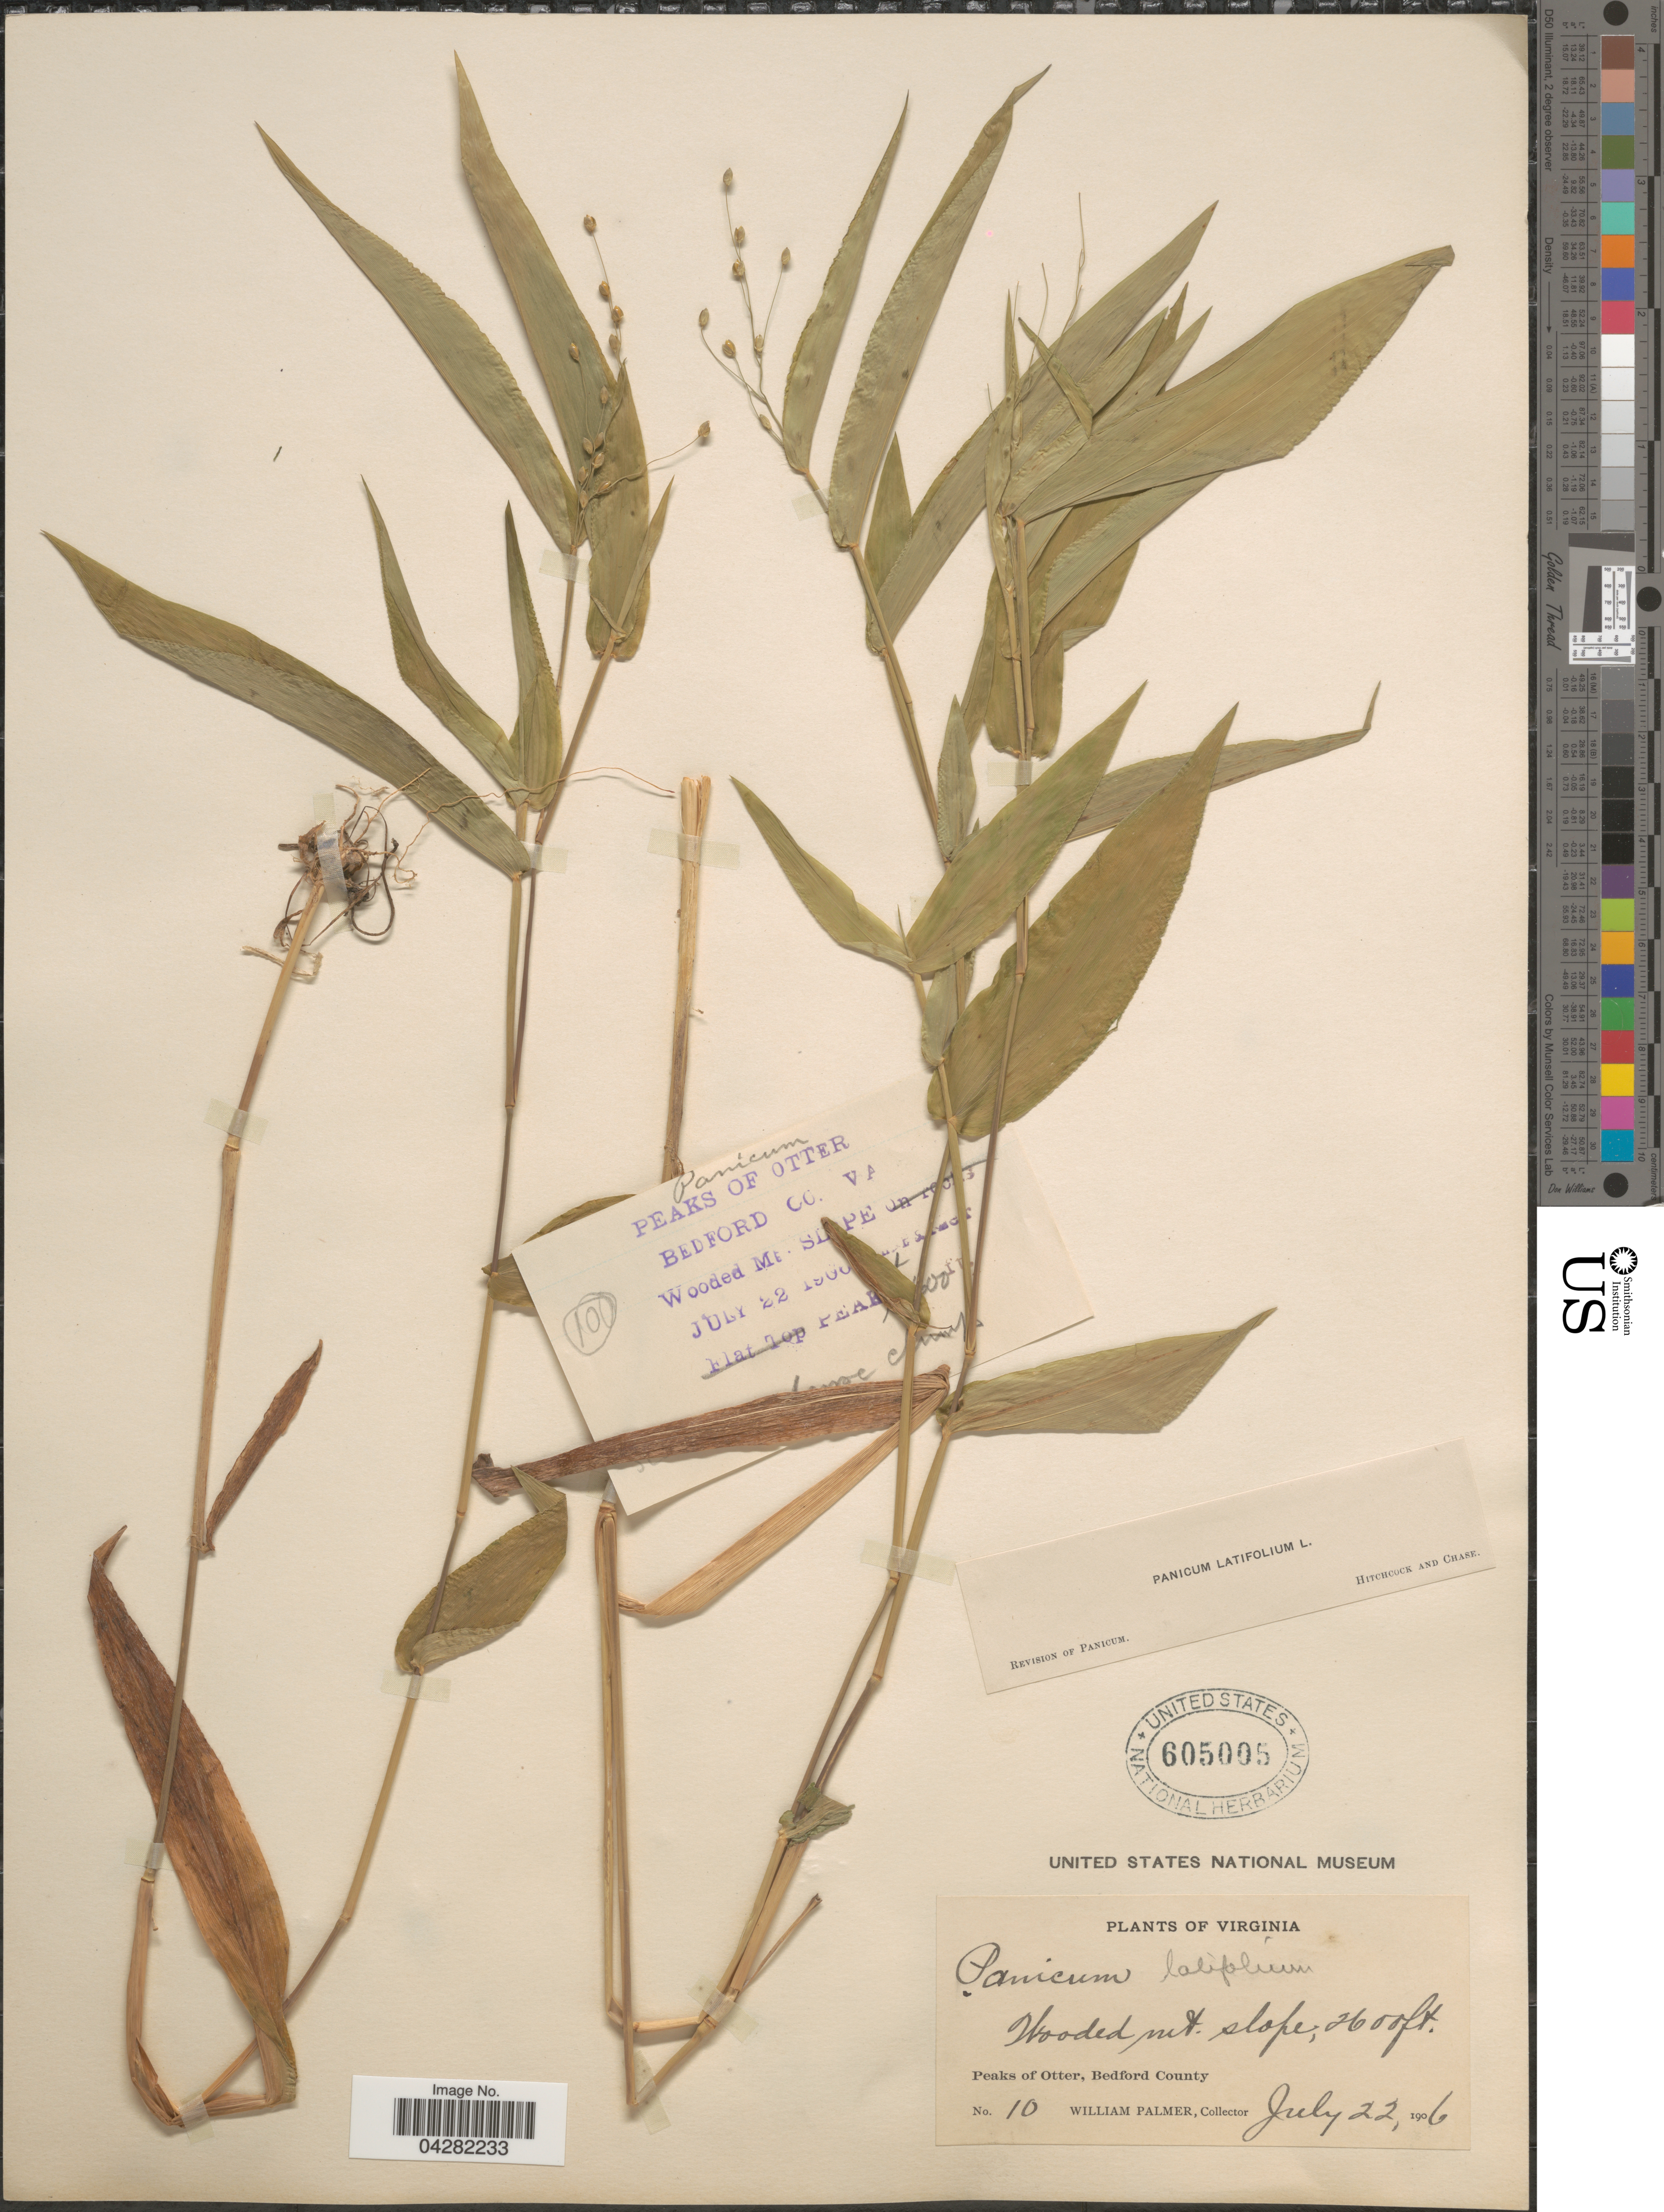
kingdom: Plantae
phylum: Tracheophyta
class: Liliopsida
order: Poales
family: Poaceae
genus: Dichanthelium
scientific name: Dichanthelium laxiflorum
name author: (Lam.) Gould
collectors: W. Palmer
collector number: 10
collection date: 1906-07-22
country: United States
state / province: Virginia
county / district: Bedford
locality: Wooded Mt. slope. Peaks of Otter, Bedford County.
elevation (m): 792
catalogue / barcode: US 605005